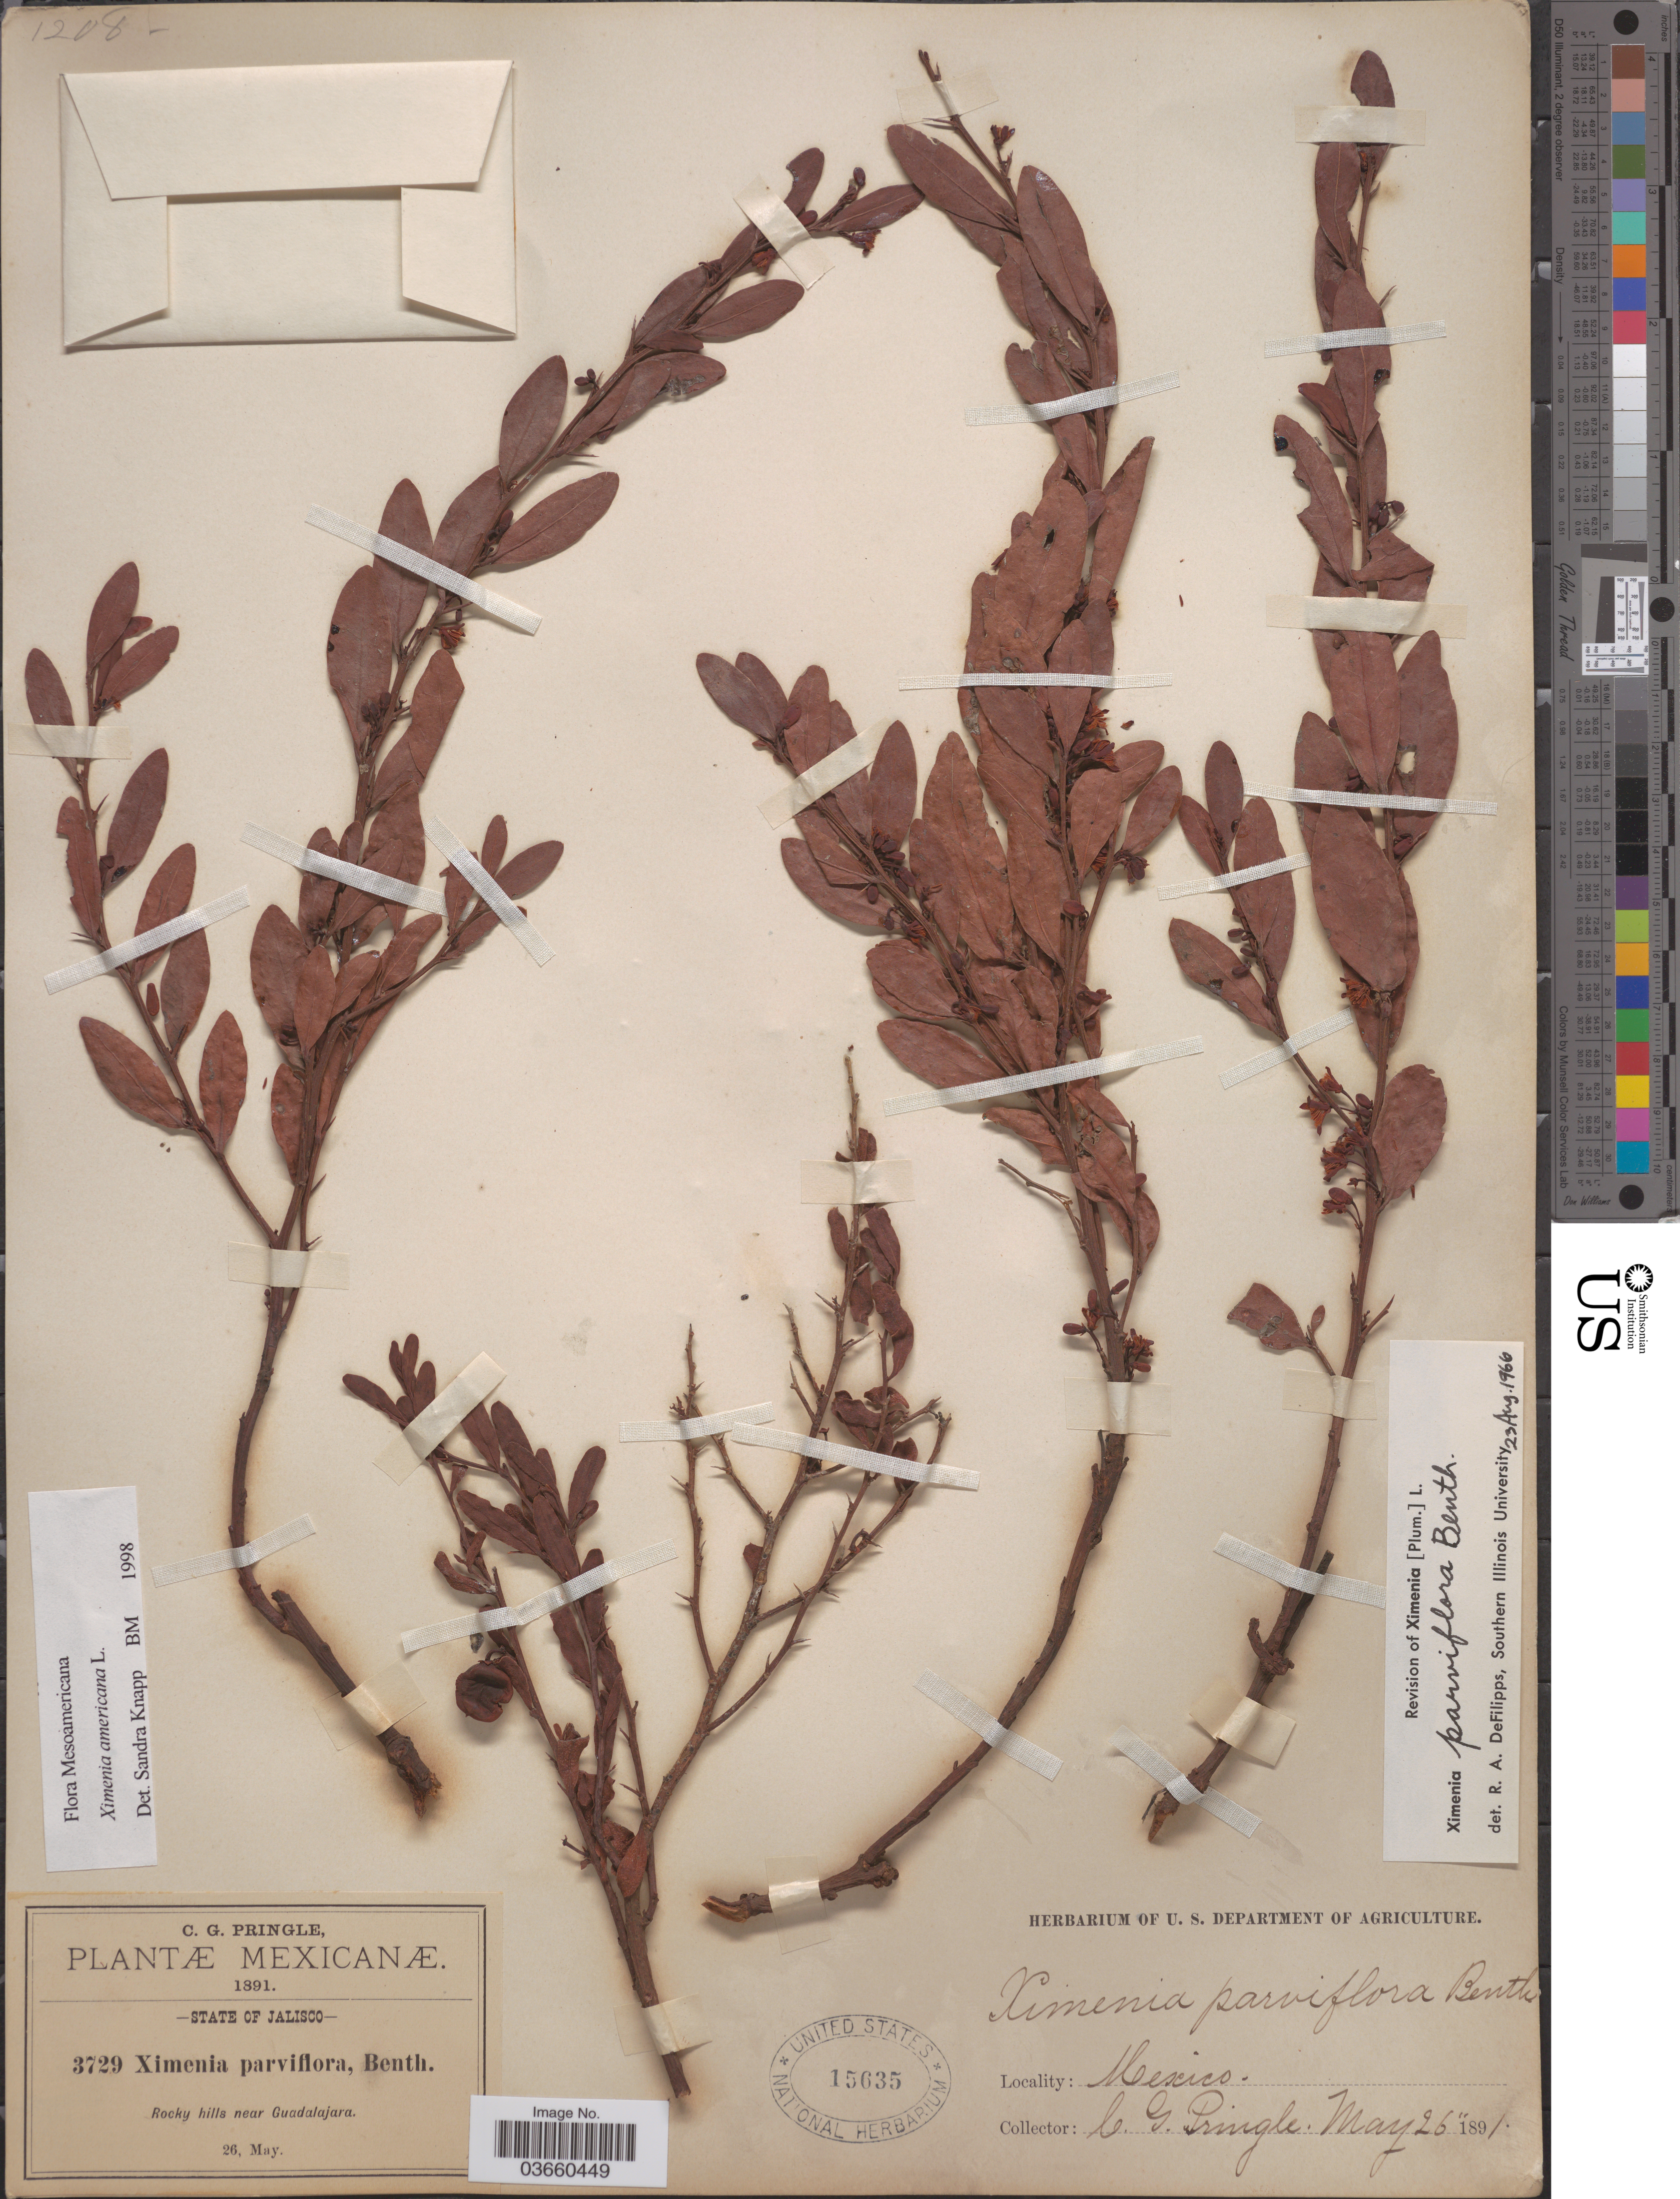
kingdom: Plantae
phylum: Tracheophyta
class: Magnoliopsida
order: Santalales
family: Ximeniaceae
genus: Ximenia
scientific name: Ximenia americana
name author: L.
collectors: C. G. Pringle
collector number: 3729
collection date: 1891-05-26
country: Mexico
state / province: Jalisco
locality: Rocky hills near Guadalajara.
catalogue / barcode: US 15635